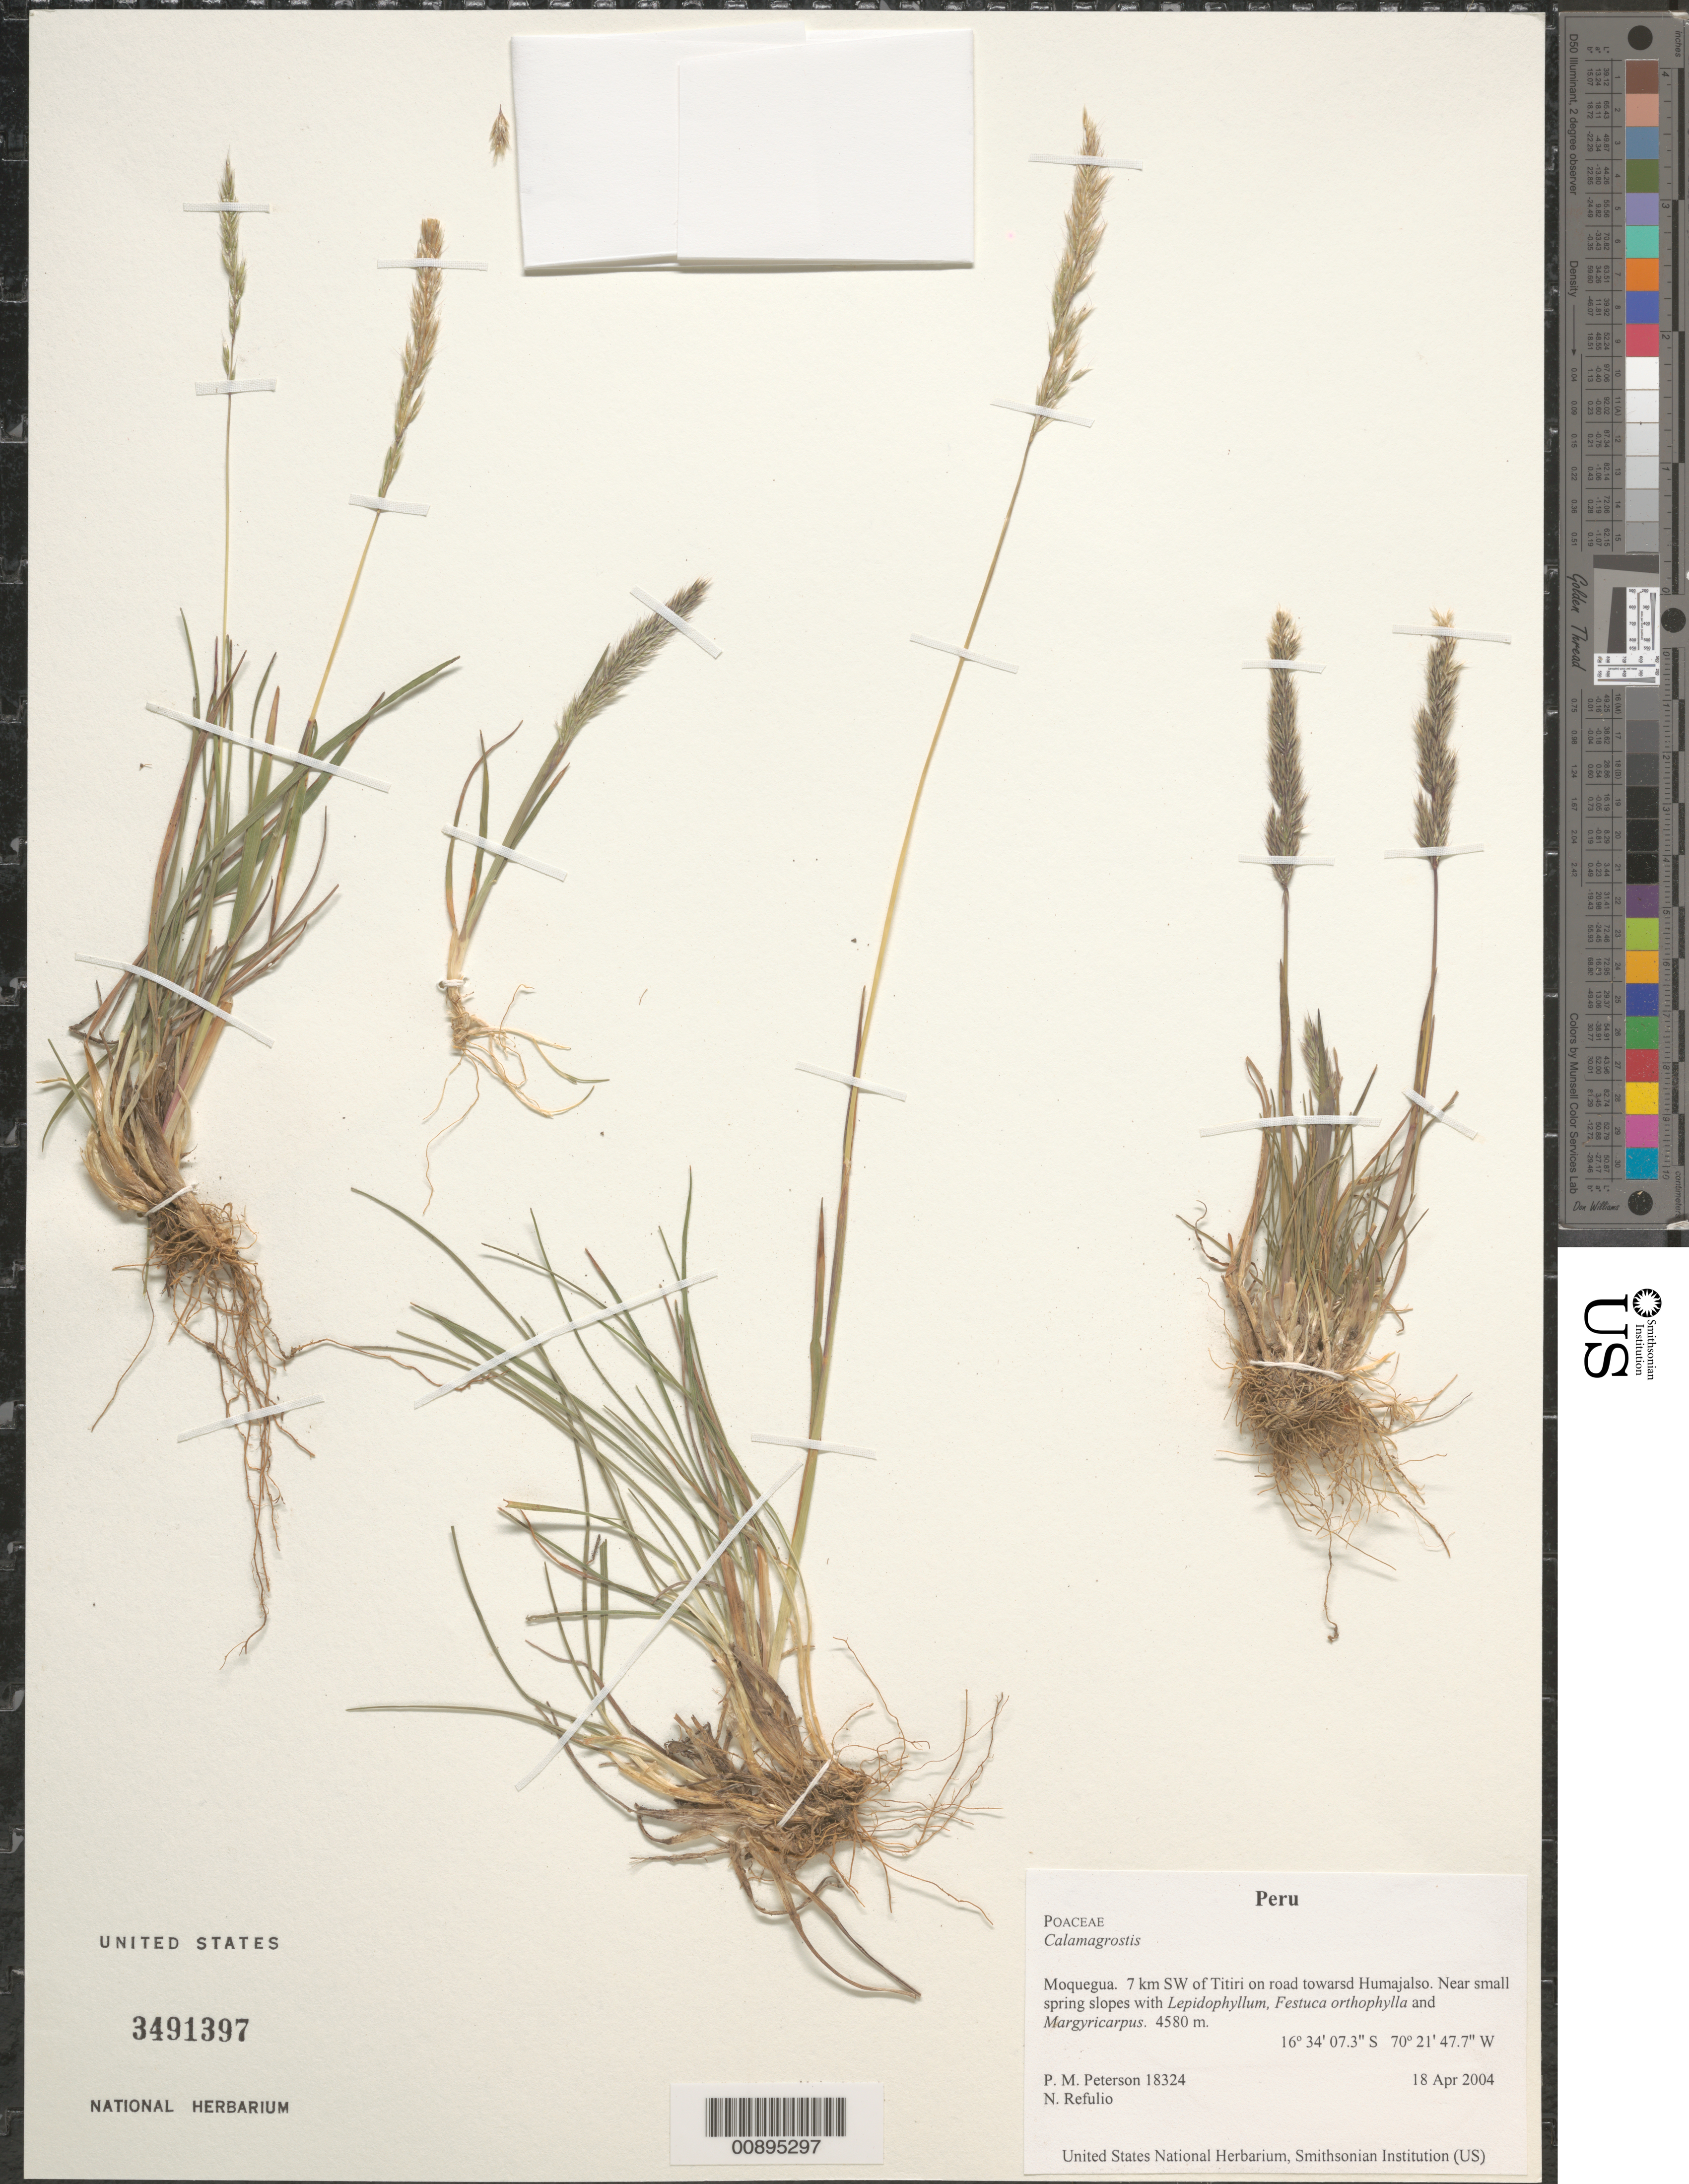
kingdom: Plantae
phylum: Tracheophyta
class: Liliopsida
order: Poales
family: Poaceae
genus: Calamagrostis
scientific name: Calamagrostis sp.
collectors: P. M. Peterson & N. Refulio-Rodríguez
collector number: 18324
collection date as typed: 18 Apr 2004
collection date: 2004-04-18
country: Peru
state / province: Moquegua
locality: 7 km SW of Titiri on road towarsd Humajalso. Near small spring slopes with Lepidophyllum, Festuca orthophylla and Margyricarpus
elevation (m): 4580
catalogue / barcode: US 3491397